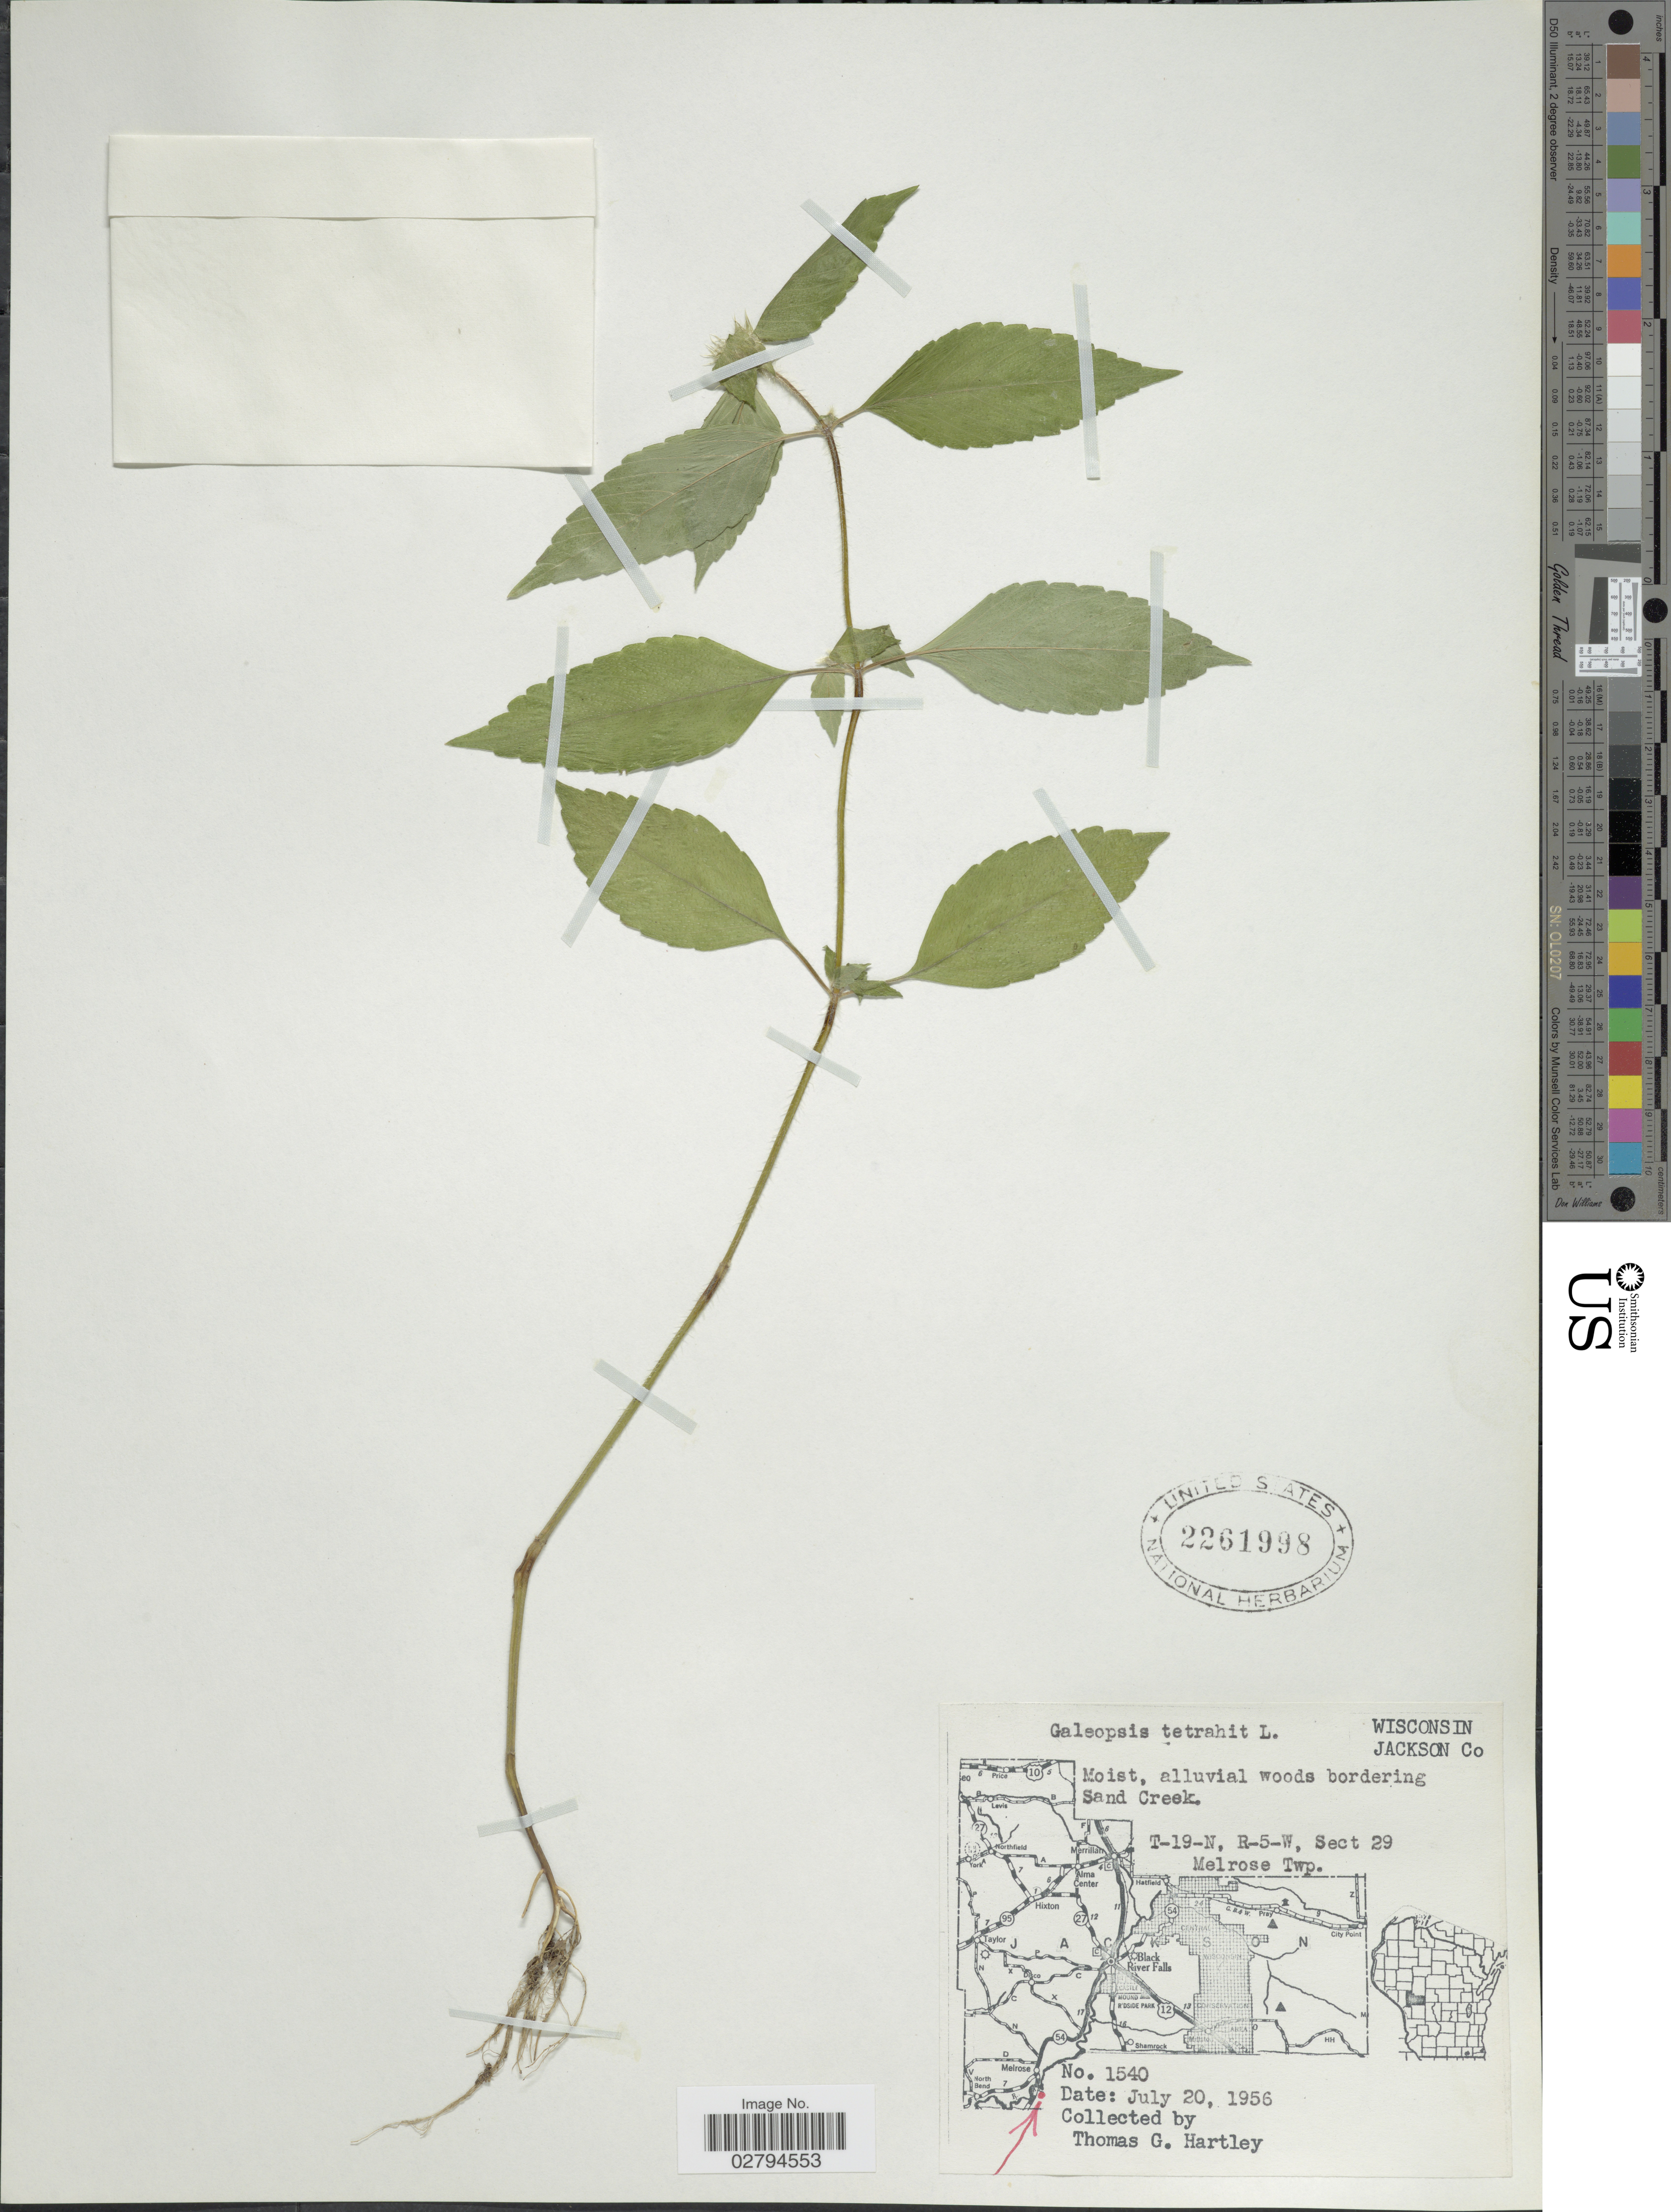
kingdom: Plantae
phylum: Tracheophyta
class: Magnoliopsida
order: Lamiales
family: Lamiaceae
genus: Galeopsis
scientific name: Galeopsis tetrahit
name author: L.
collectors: T. G. Hartley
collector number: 1540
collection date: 1956-07-20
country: United States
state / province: Wisconsin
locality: Jackson Co. Alluvial woods bordering Sand Creek. T-19-N, R-5-W, Sect 29. Melrose Twp.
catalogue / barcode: US 2261998